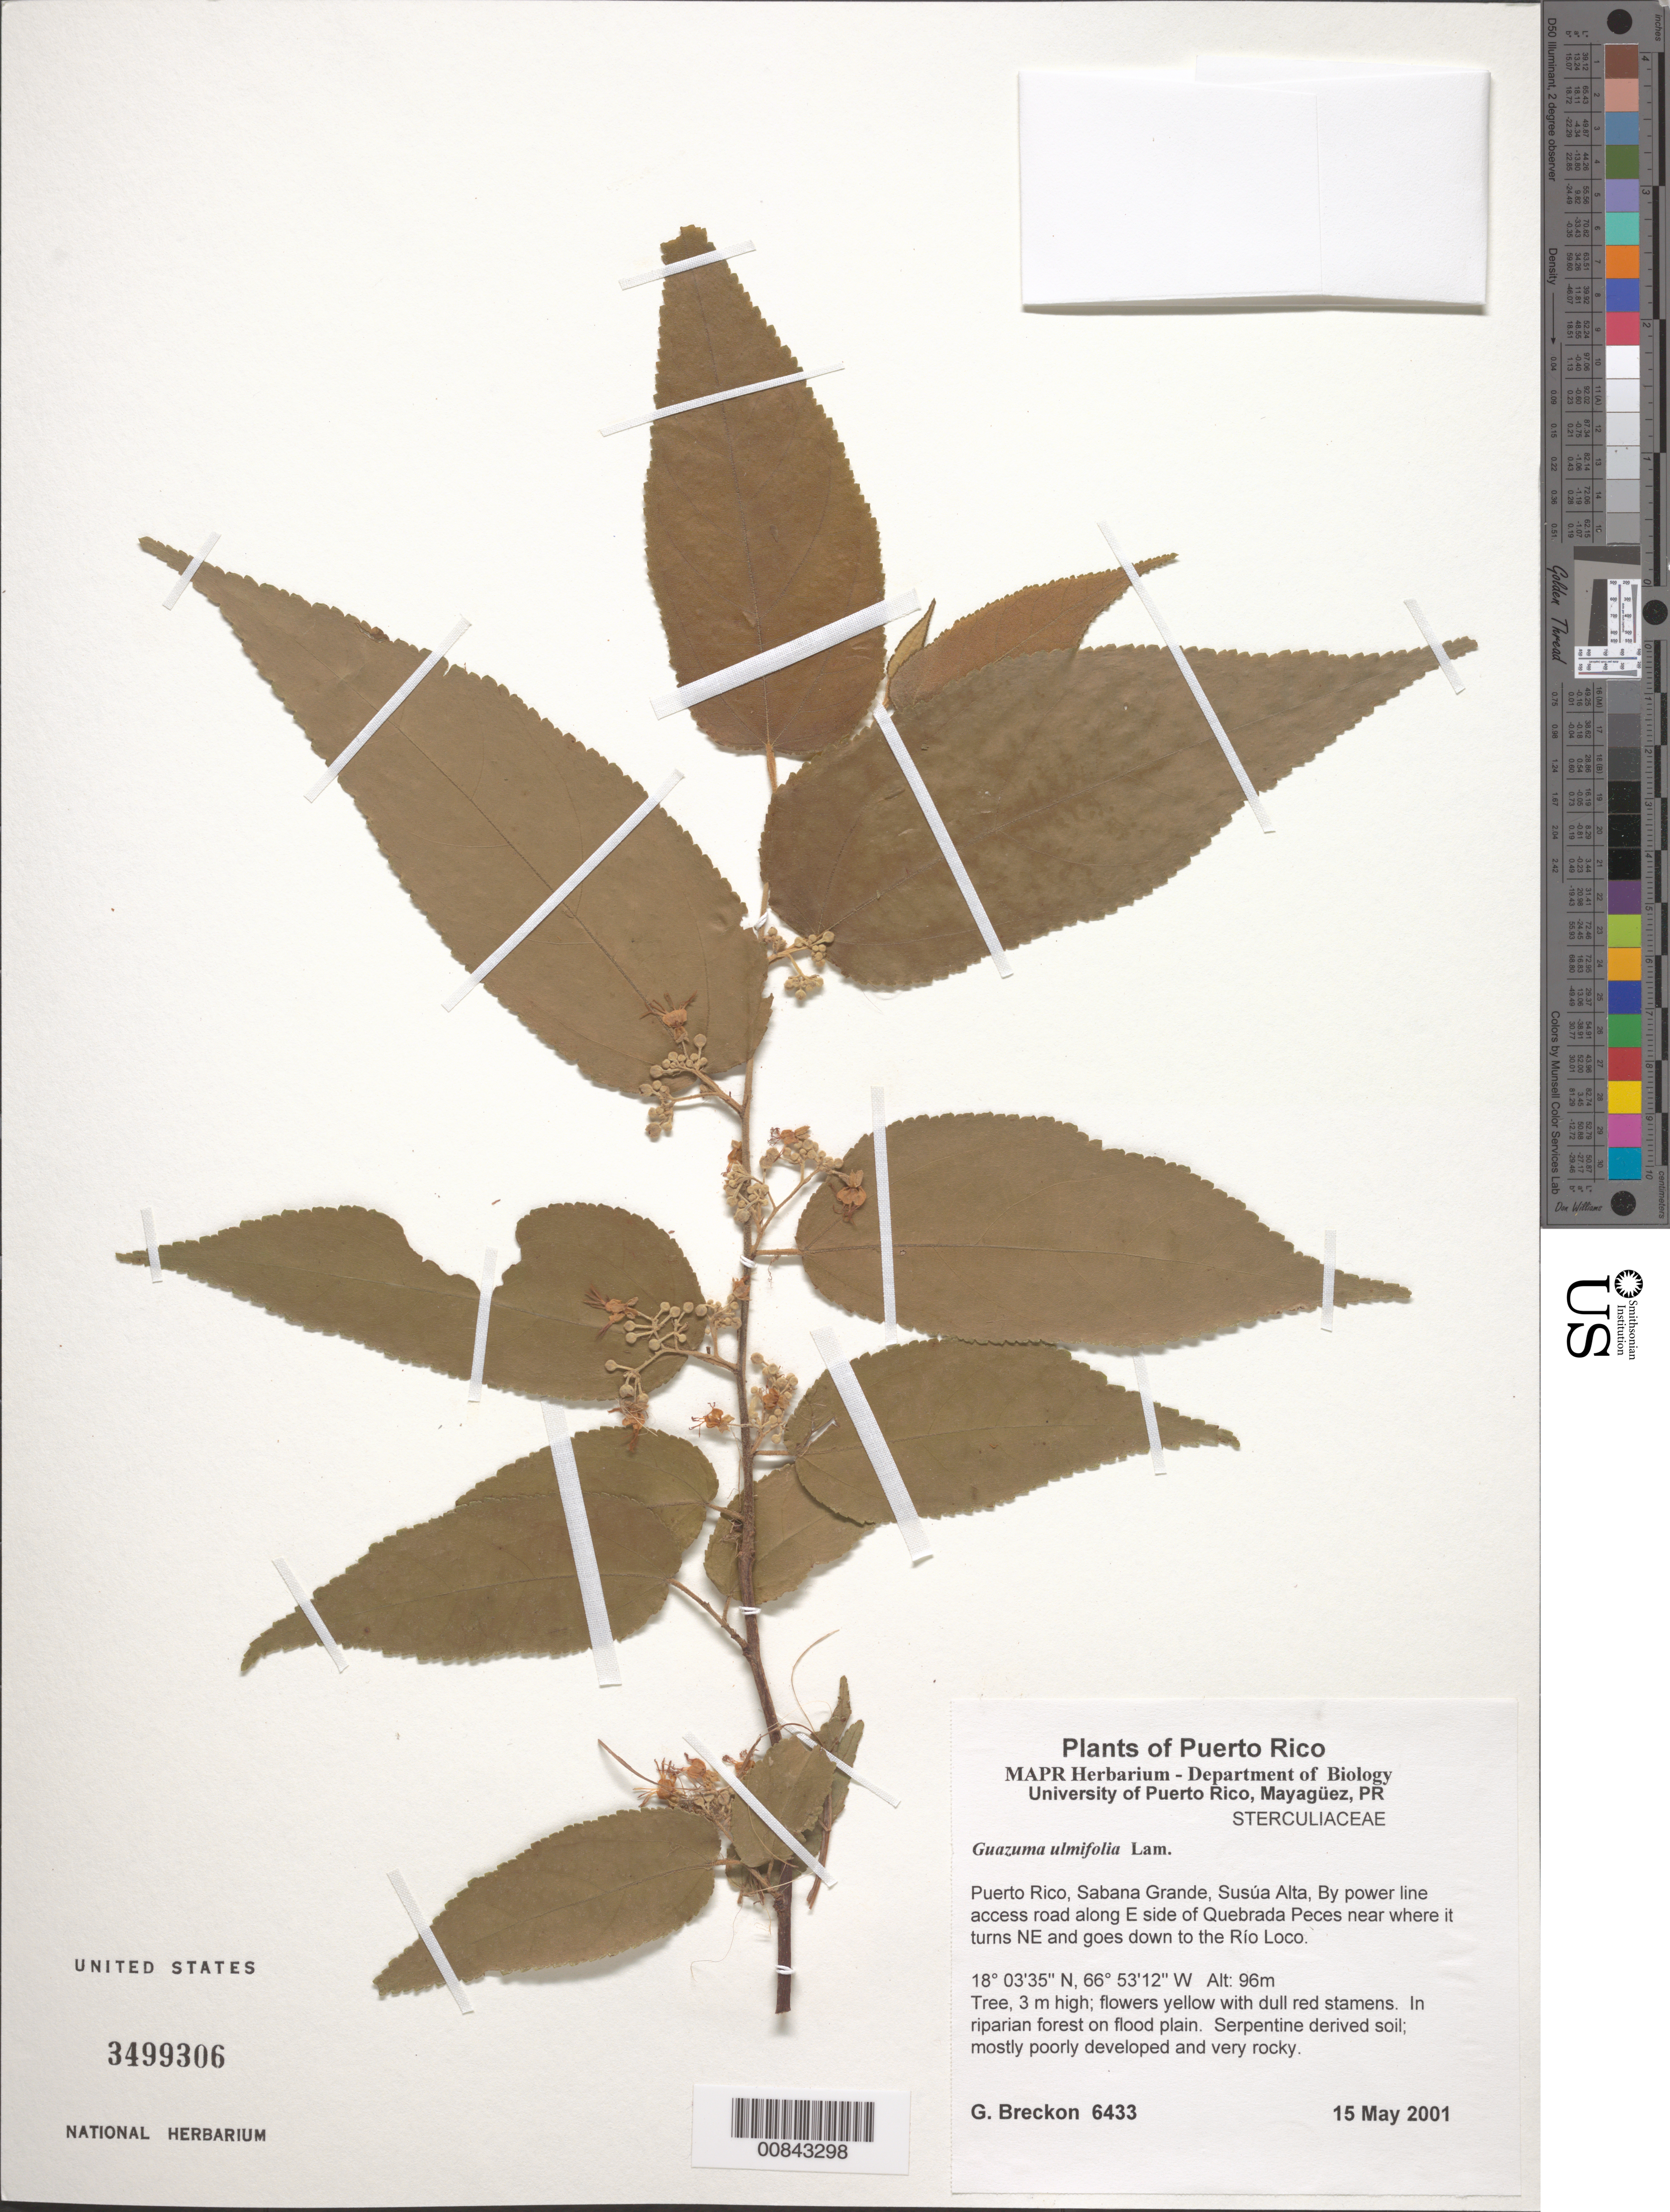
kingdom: Plantae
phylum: Tracheophyta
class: Magnoliopsida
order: Malvales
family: Malvaceae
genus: Guazuma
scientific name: Guazuma ulmifolia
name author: Lam.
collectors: G. Breckon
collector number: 6433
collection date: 2001-05-15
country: Puerto Rico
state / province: Sabana Grande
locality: Susúa Alta. By power line access road along E side of Quebrada Peces near where it turns NE and goes down to Río Loco.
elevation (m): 96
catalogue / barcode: US 3499306